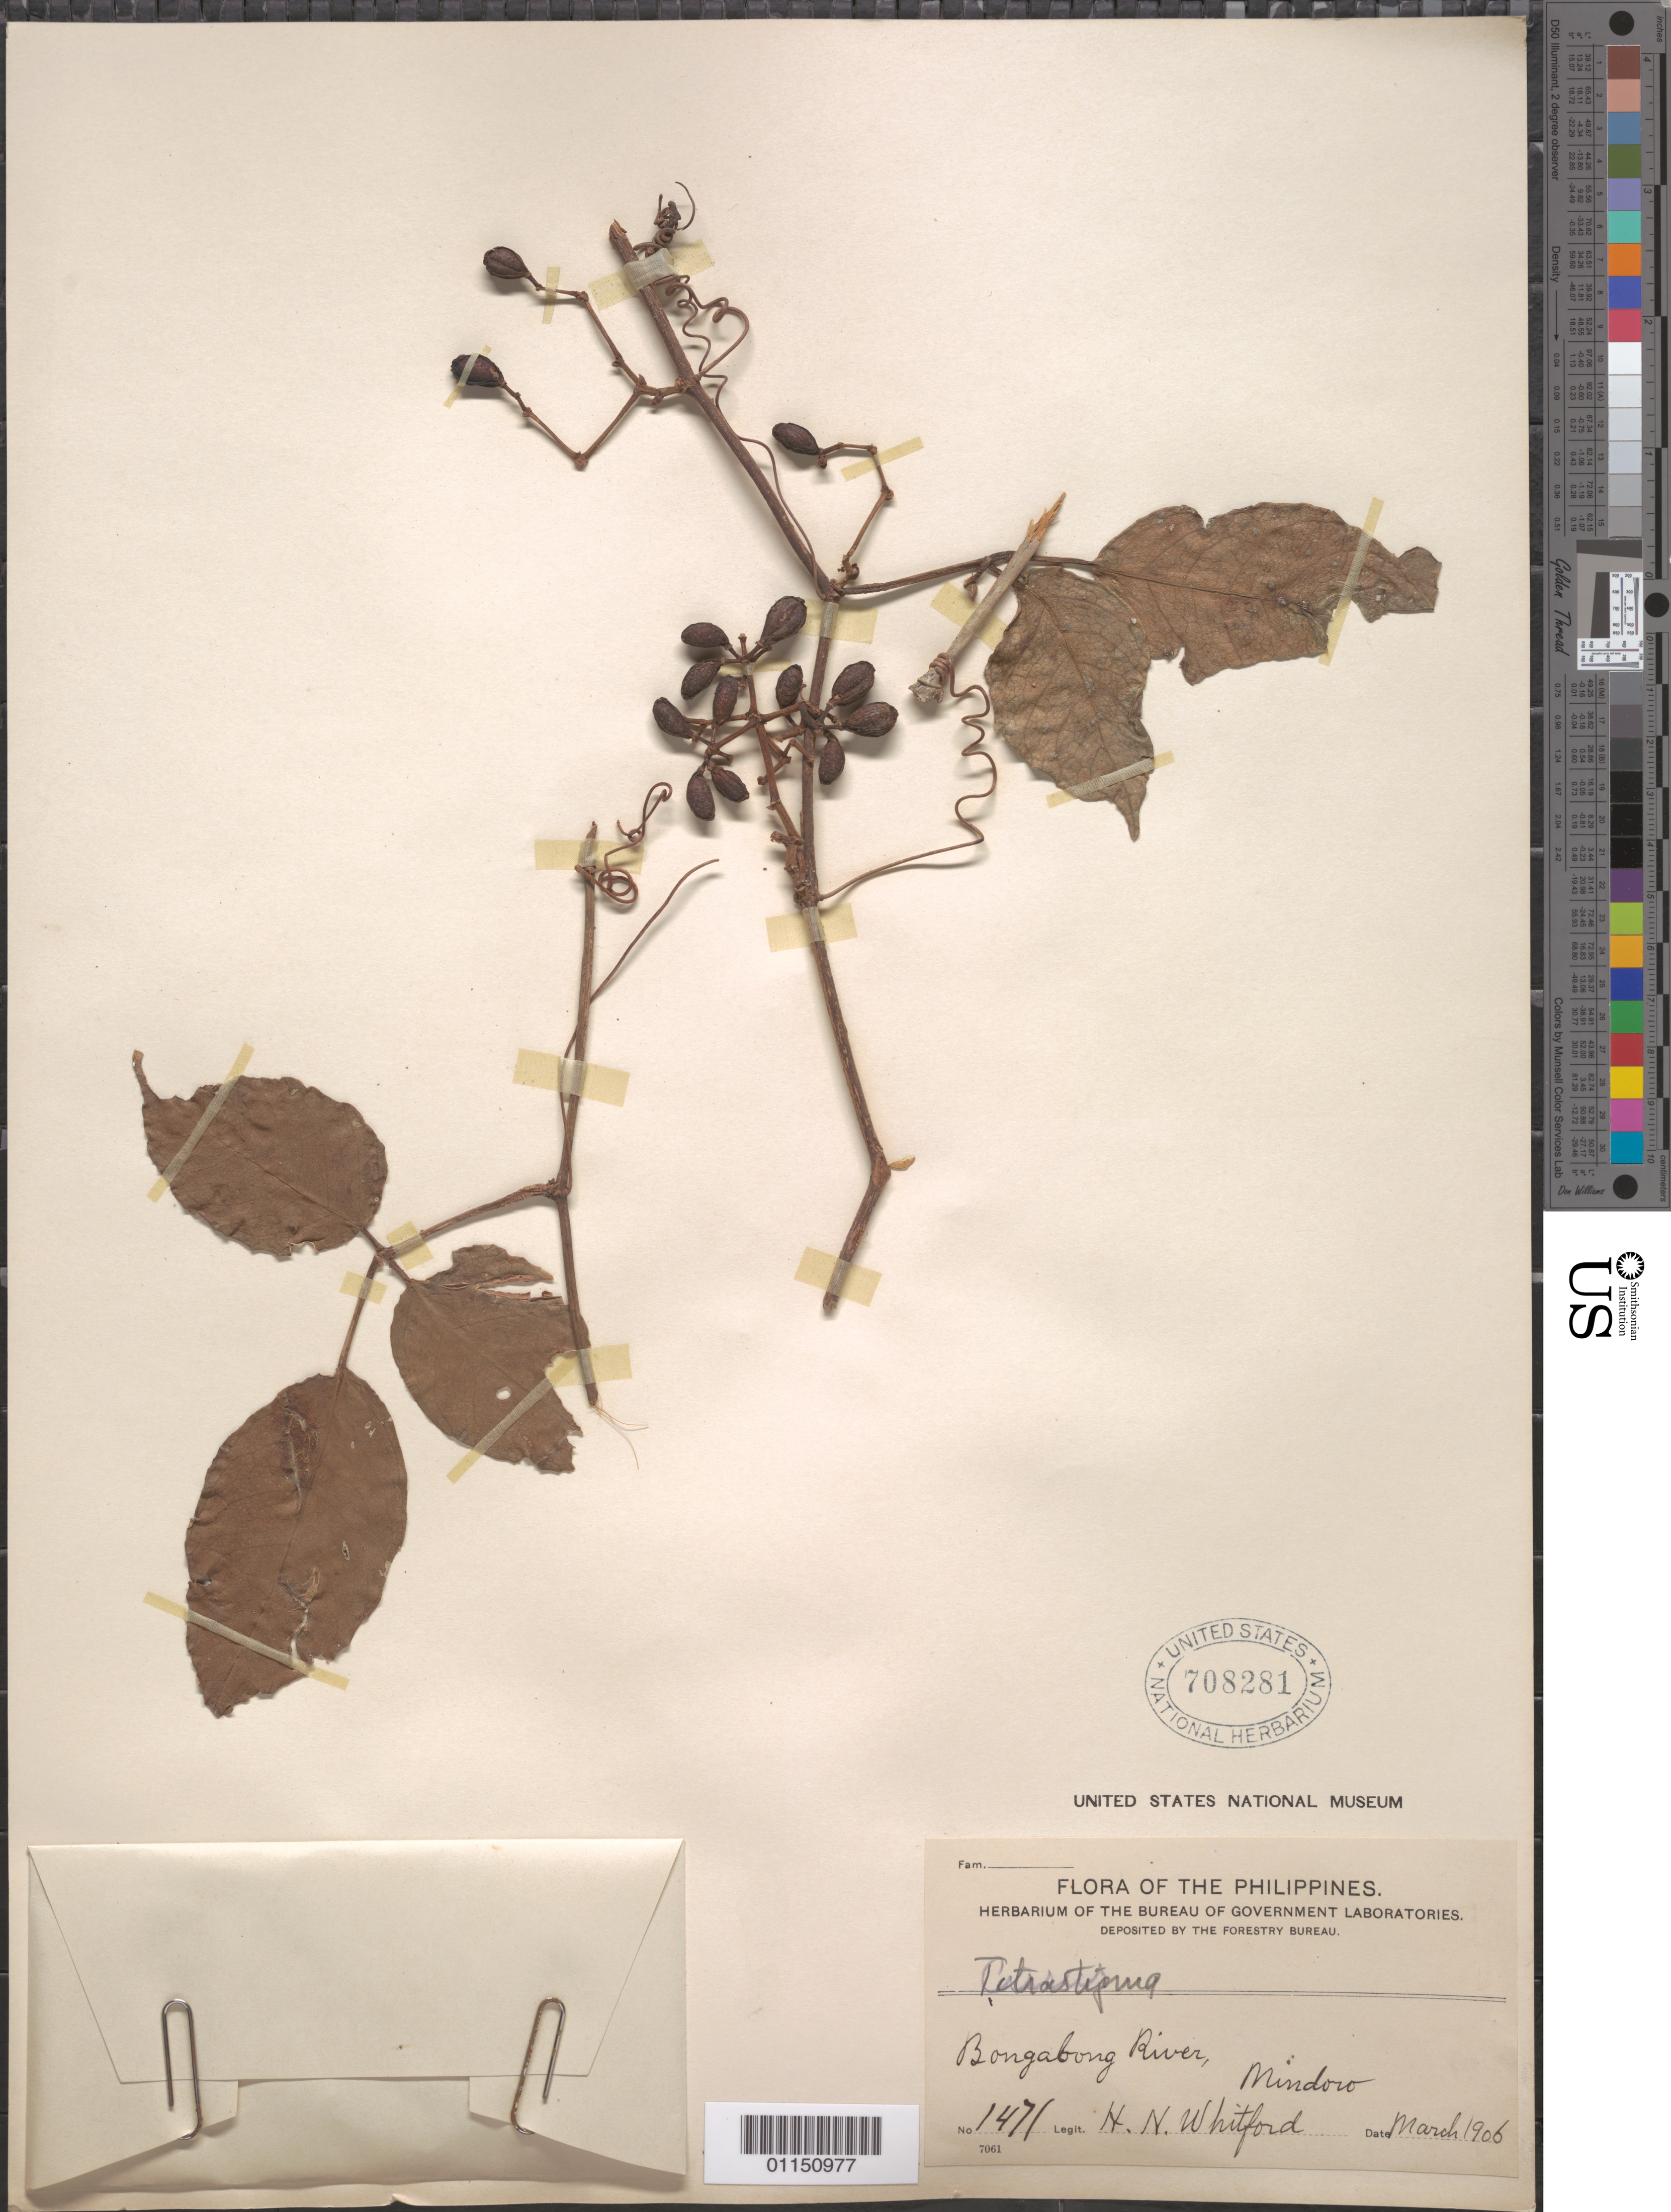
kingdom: Plantae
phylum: Tracheophyta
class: Magnoliopsida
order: Vitales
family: Vitaceae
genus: Tetrastigma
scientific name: Tetrastigma sp.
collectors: H. N. Whitford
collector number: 1471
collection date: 1906-03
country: Philippines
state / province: Mimaropa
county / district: Mindoro Oriental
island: Mindoro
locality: Bongabong River.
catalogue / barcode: US 708281